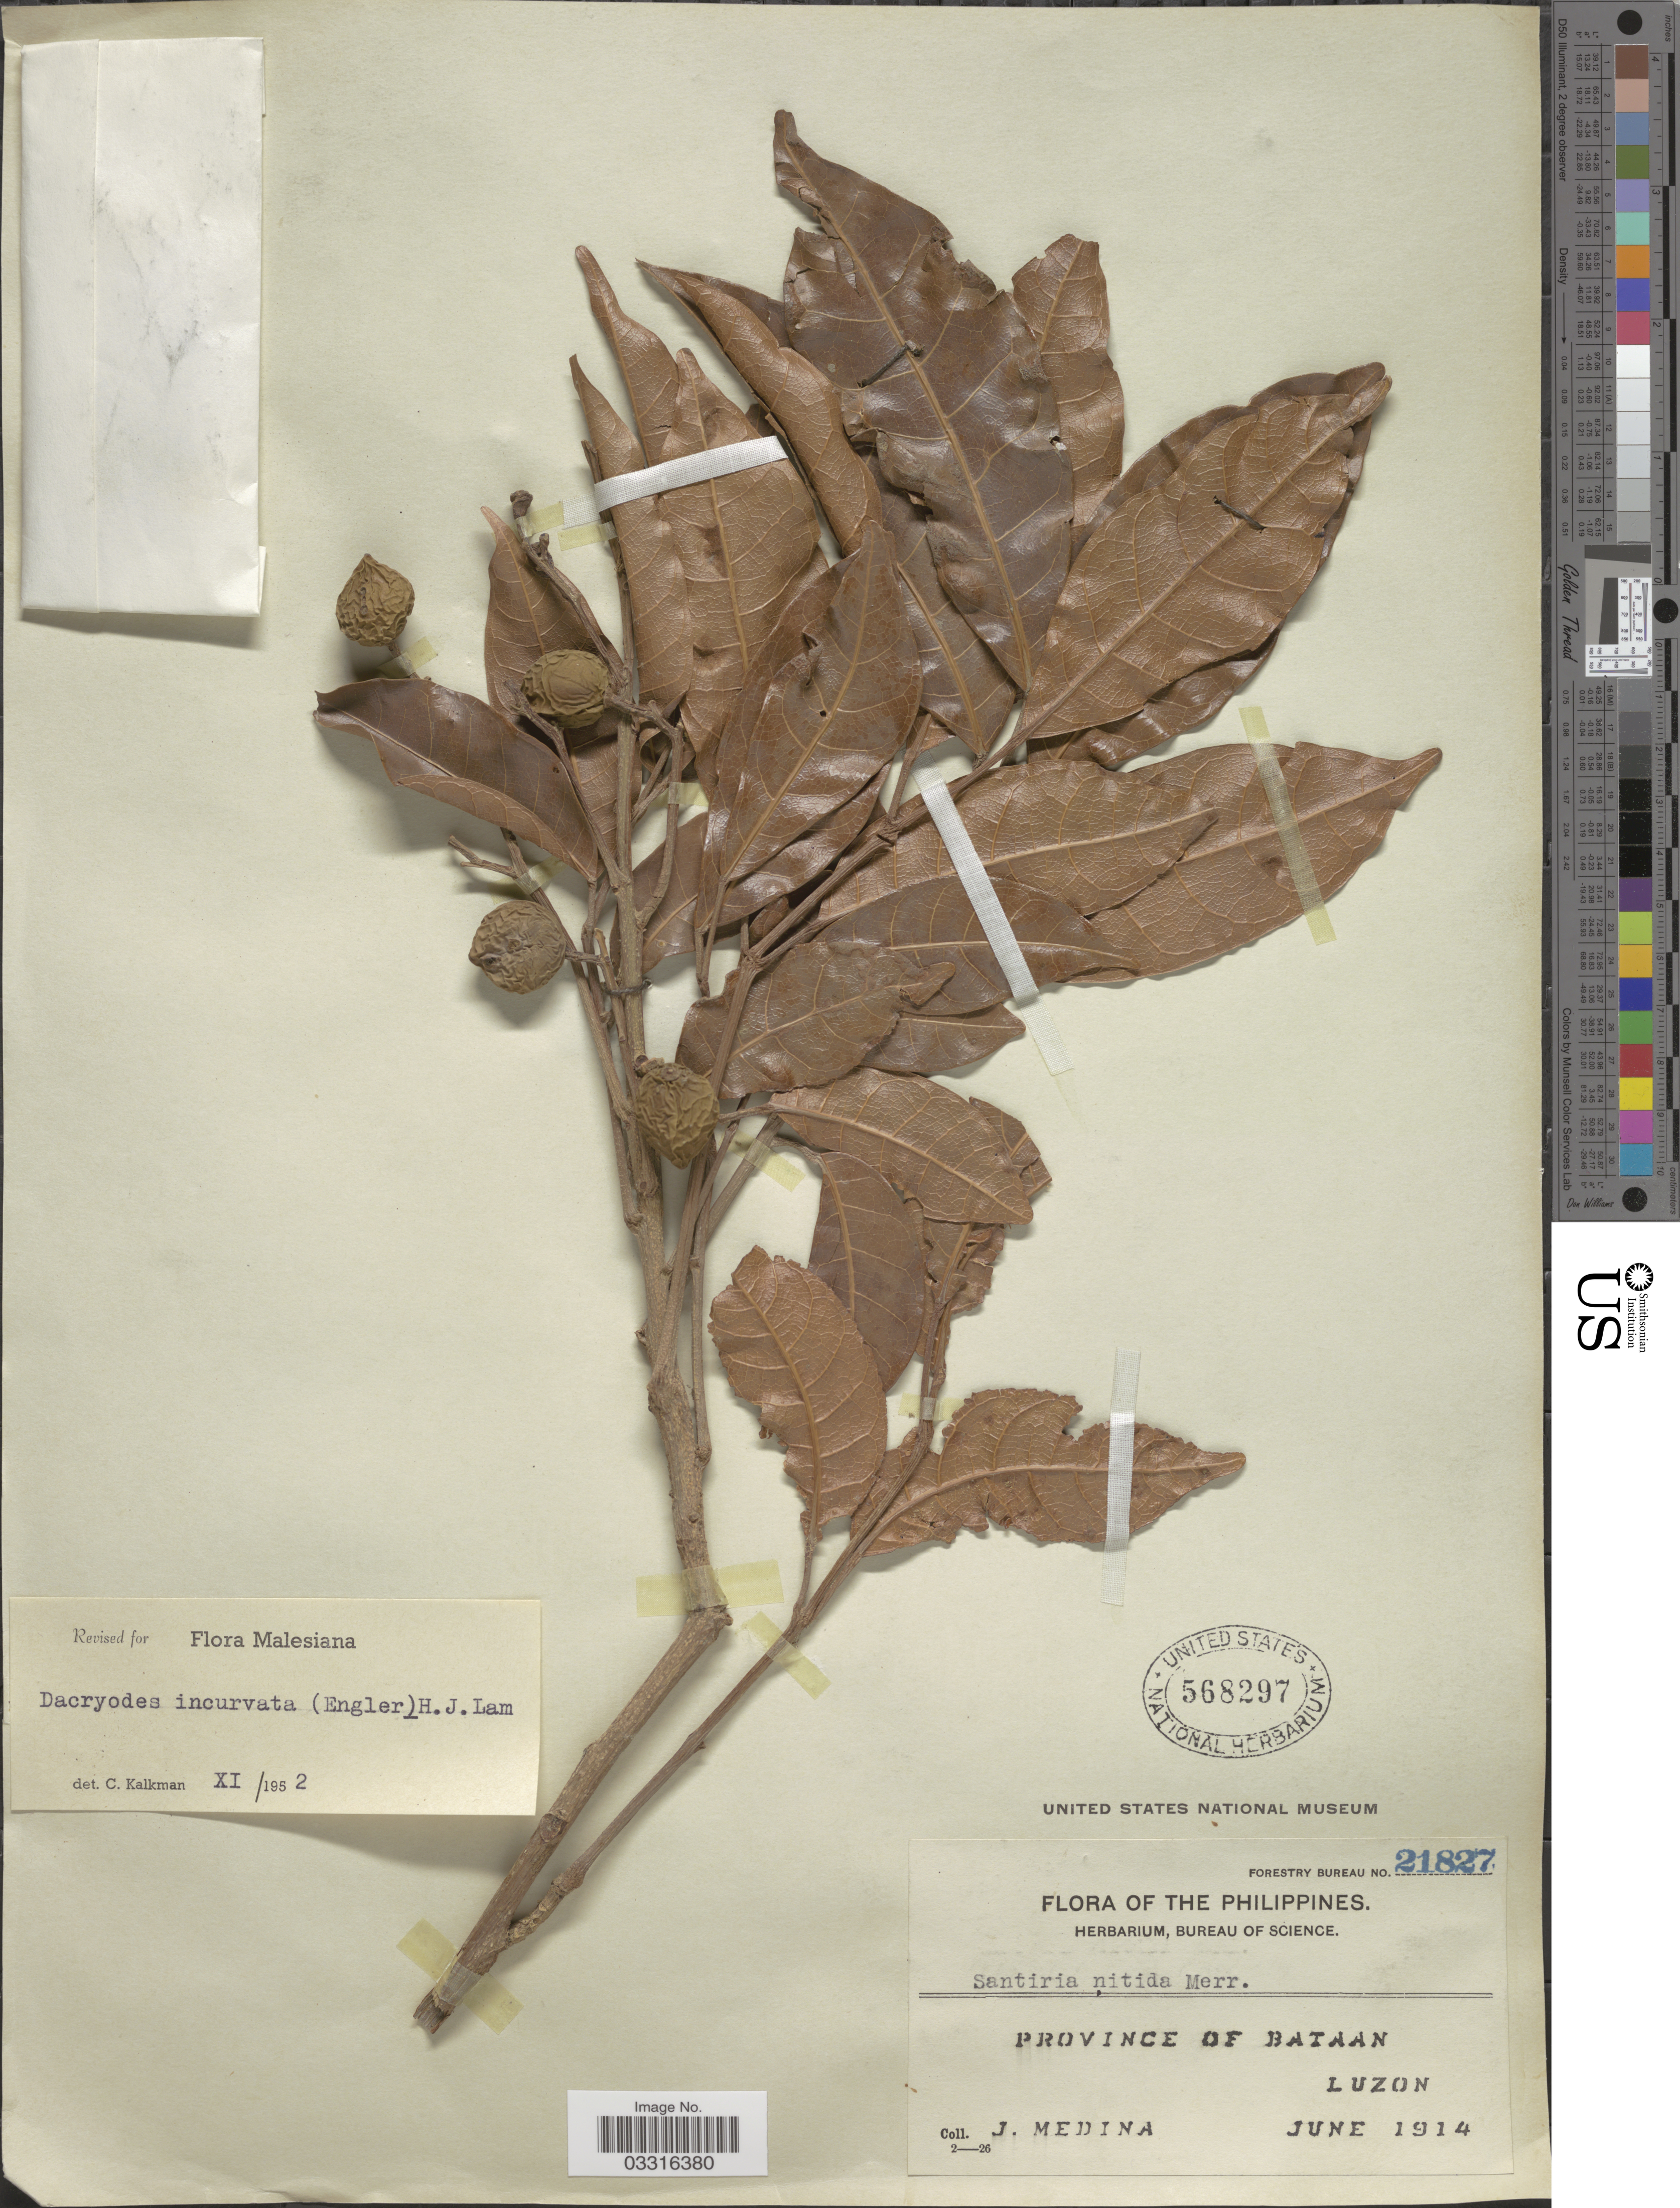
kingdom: Plantae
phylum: Tracheophyta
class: Magnoliopsida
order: Sapindales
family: Burseraceae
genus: Dacryodes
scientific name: Dacryodes incurvata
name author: (Engl.) H.J. Lam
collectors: J. Medina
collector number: Forestry Bureau 21827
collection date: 1914-06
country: Philippines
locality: Province of Bataan, Luzon.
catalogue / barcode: US 568297